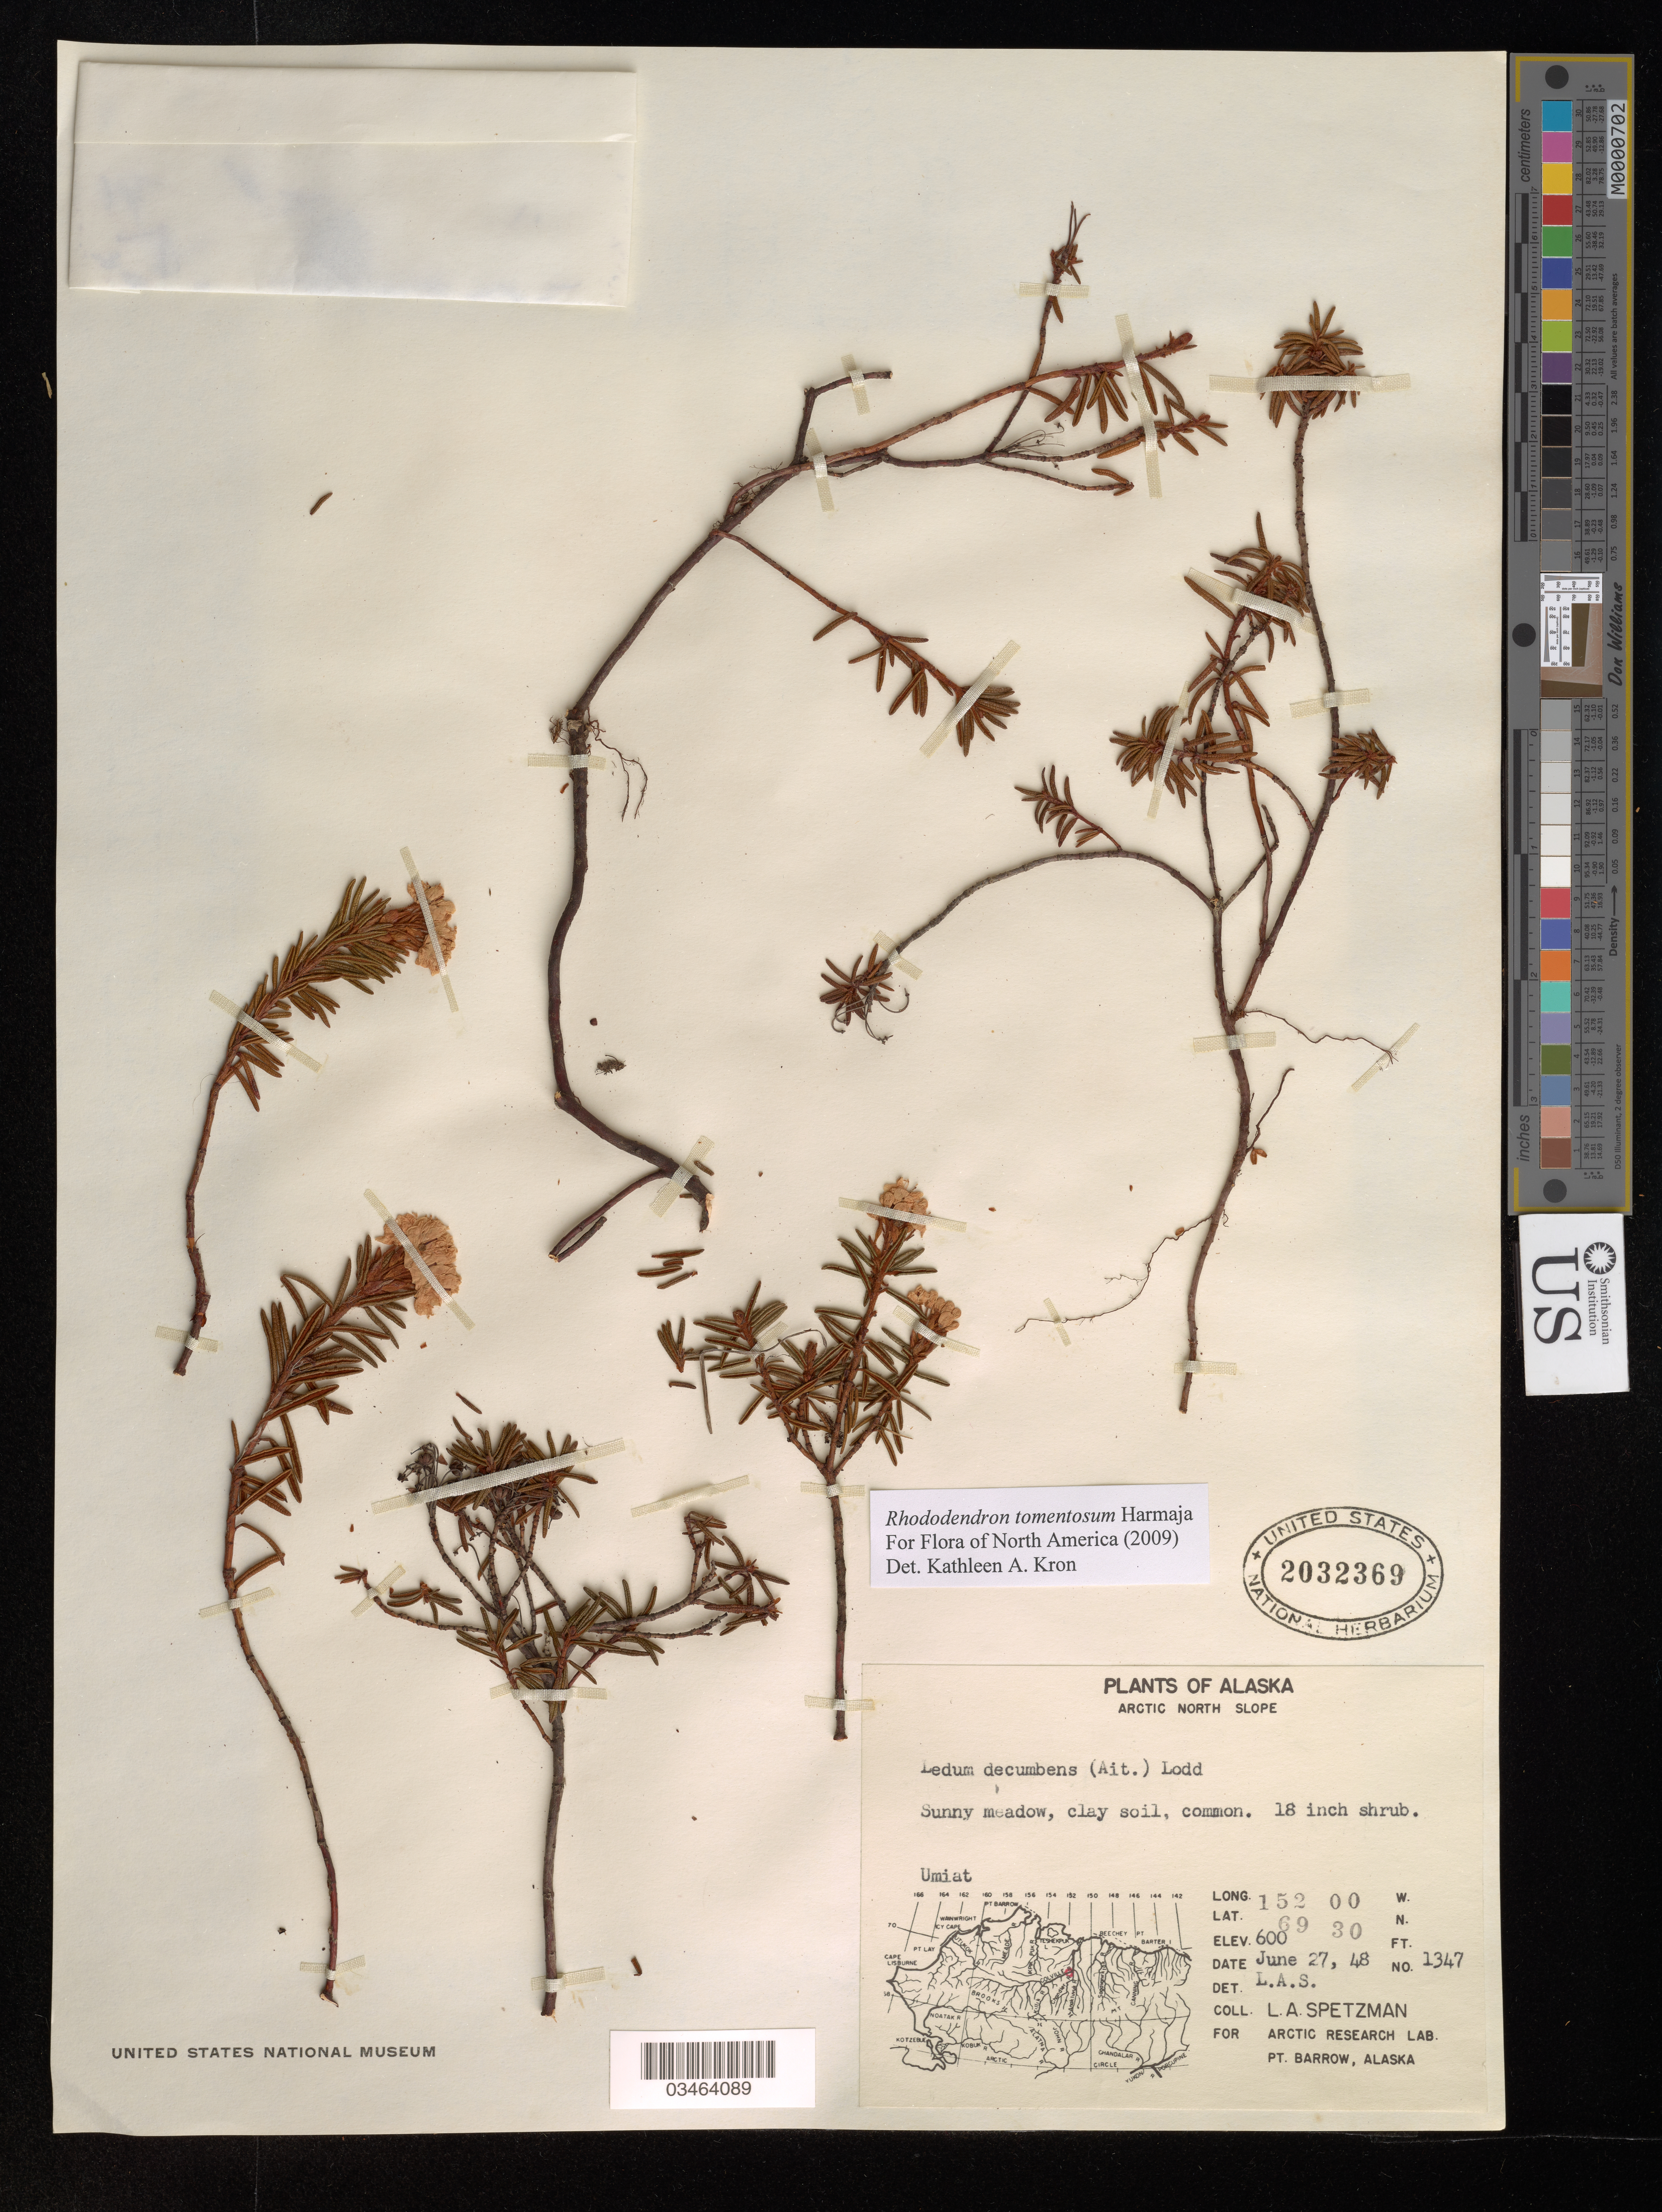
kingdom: Plantae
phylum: Tracheophyta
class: Magnoliopsida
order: Ericales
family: Ericaceae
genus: Rhododendron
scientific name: Rhododendron tomentosum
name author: Harmaja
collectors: L. Spetzman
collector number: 1347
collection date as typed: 27 6 48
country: United States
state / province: Alaska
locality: Arctic North Slope. Umiat.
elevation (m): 183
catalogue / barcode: US 2032369